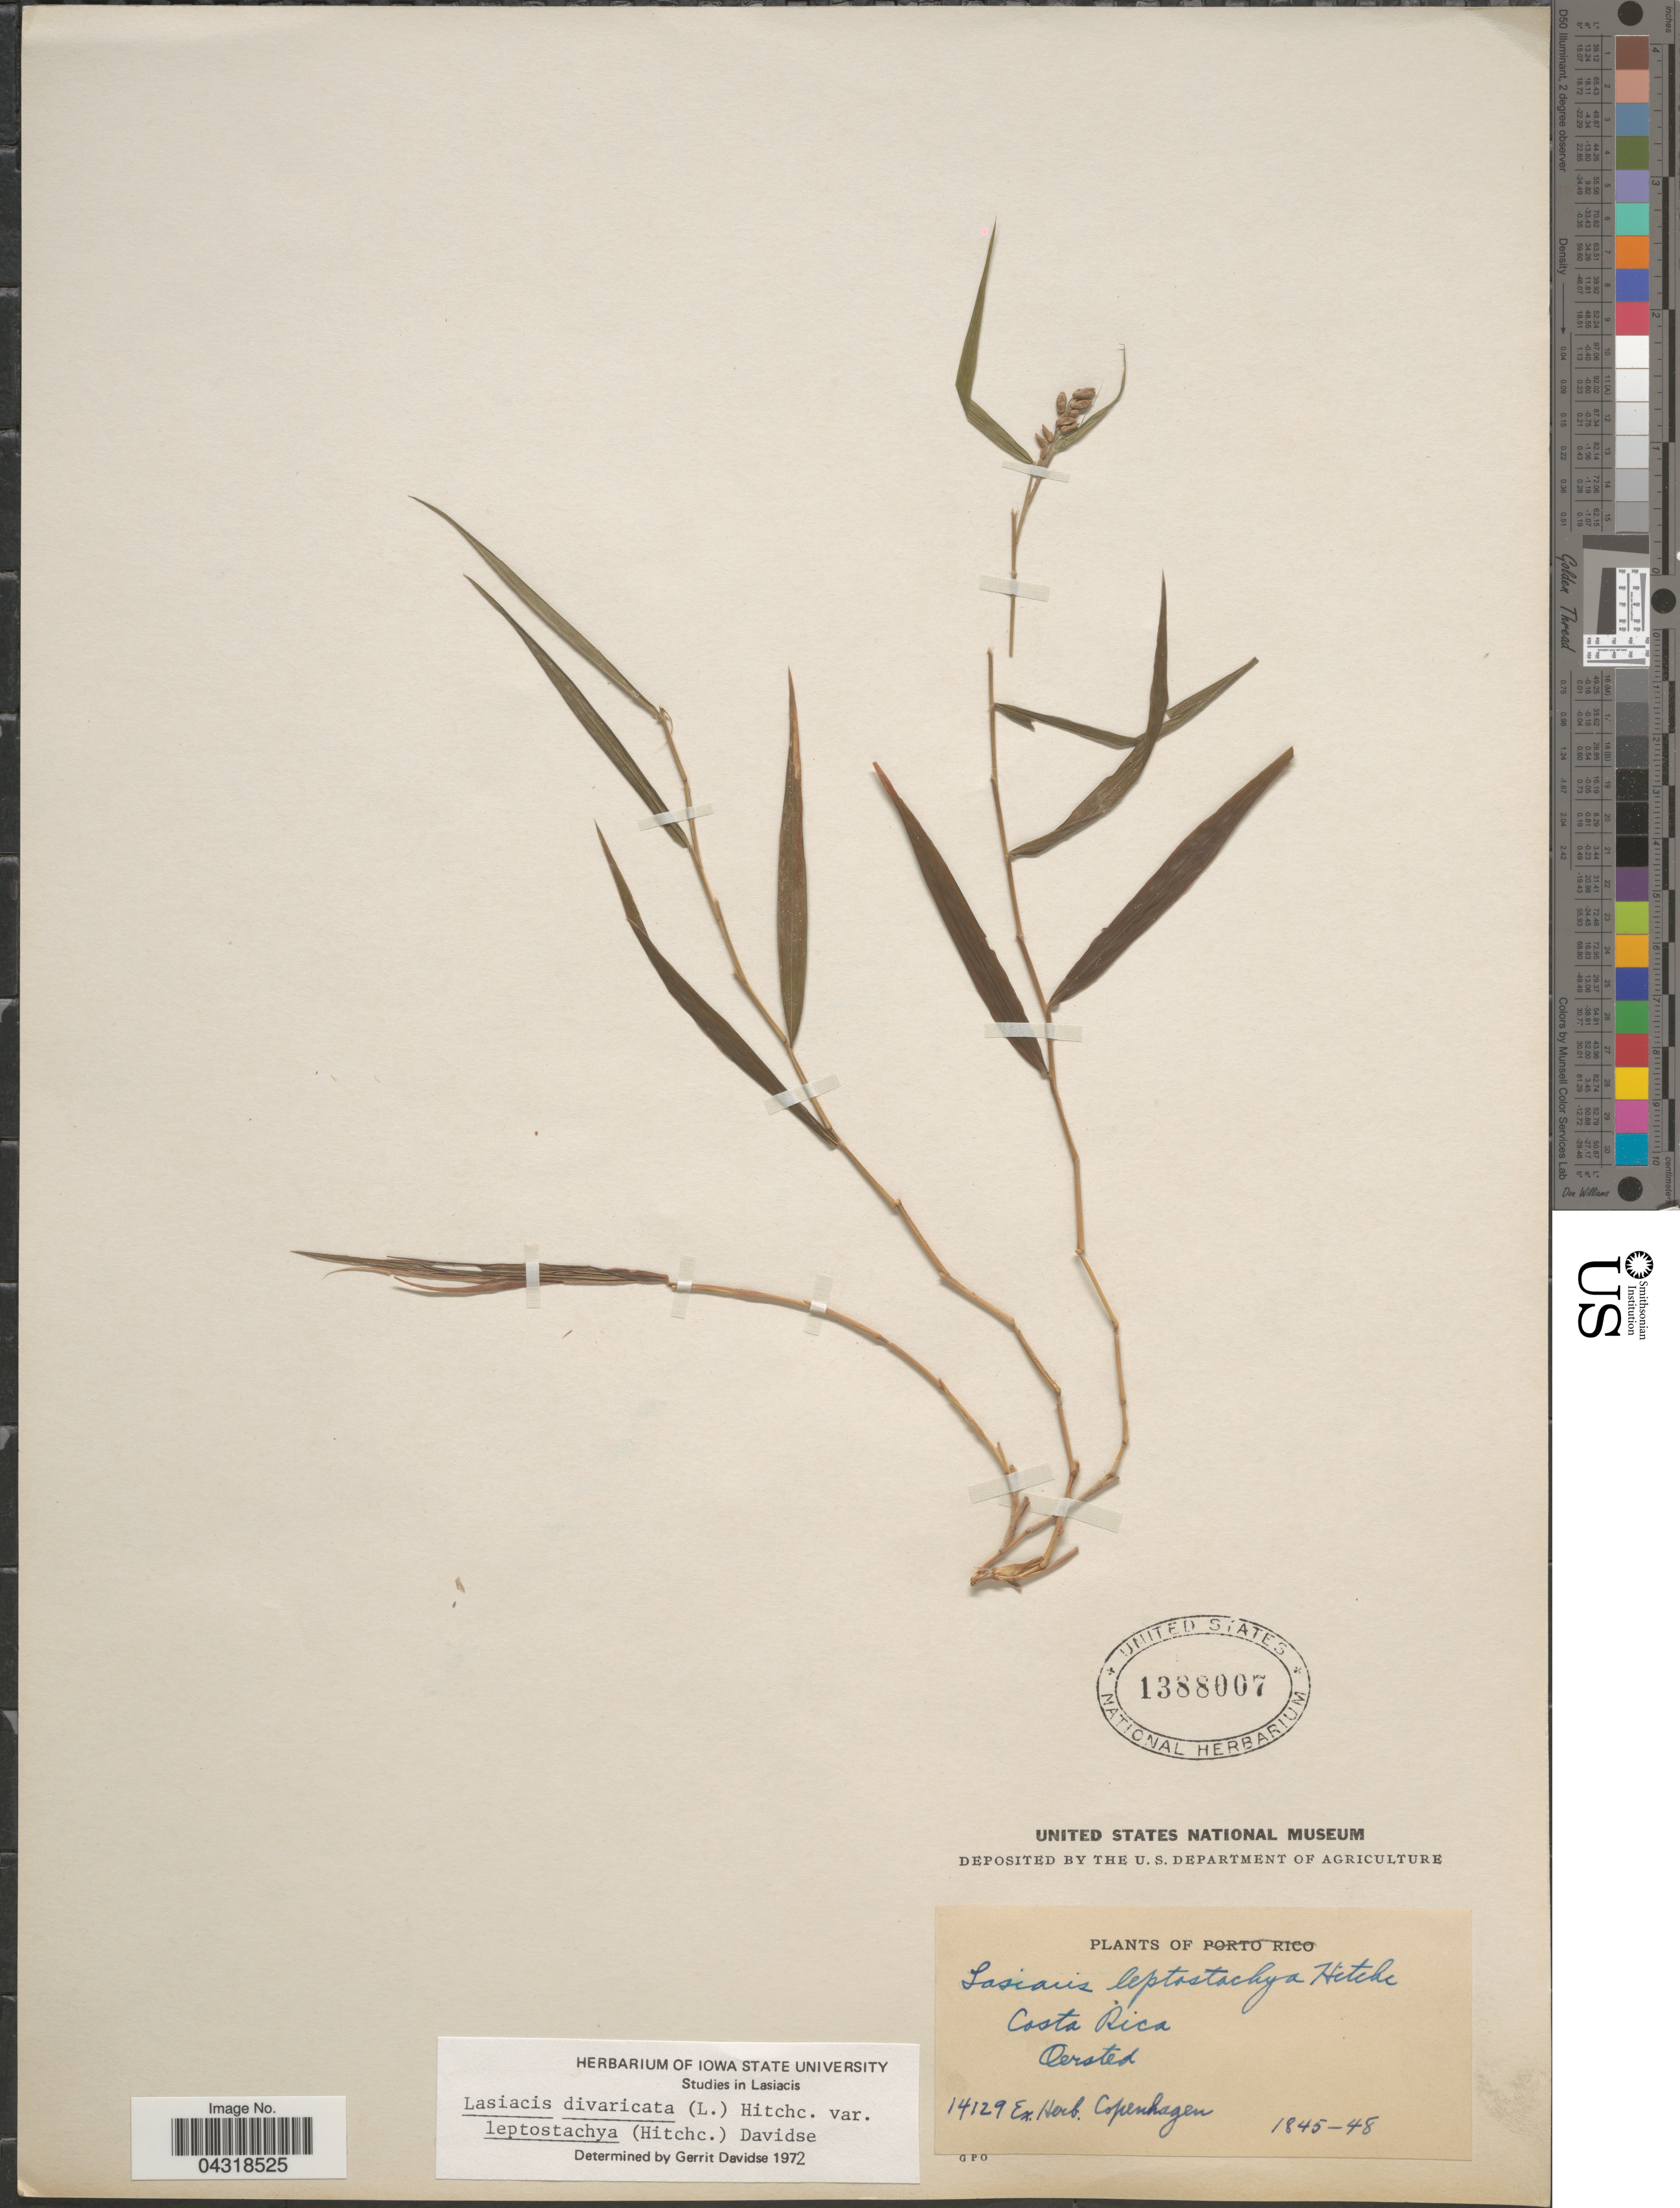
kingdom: Plantae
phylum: Tracheophyta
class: Liliopsida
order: Poales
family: Poaceae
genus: Lasiacis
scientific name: Lasiacis divaricata var. leptostachya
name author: (Hitchc.) Davidse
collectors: Oersted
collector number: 14129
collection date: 1845/1848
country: Costa Rica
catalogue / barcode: US 1388007